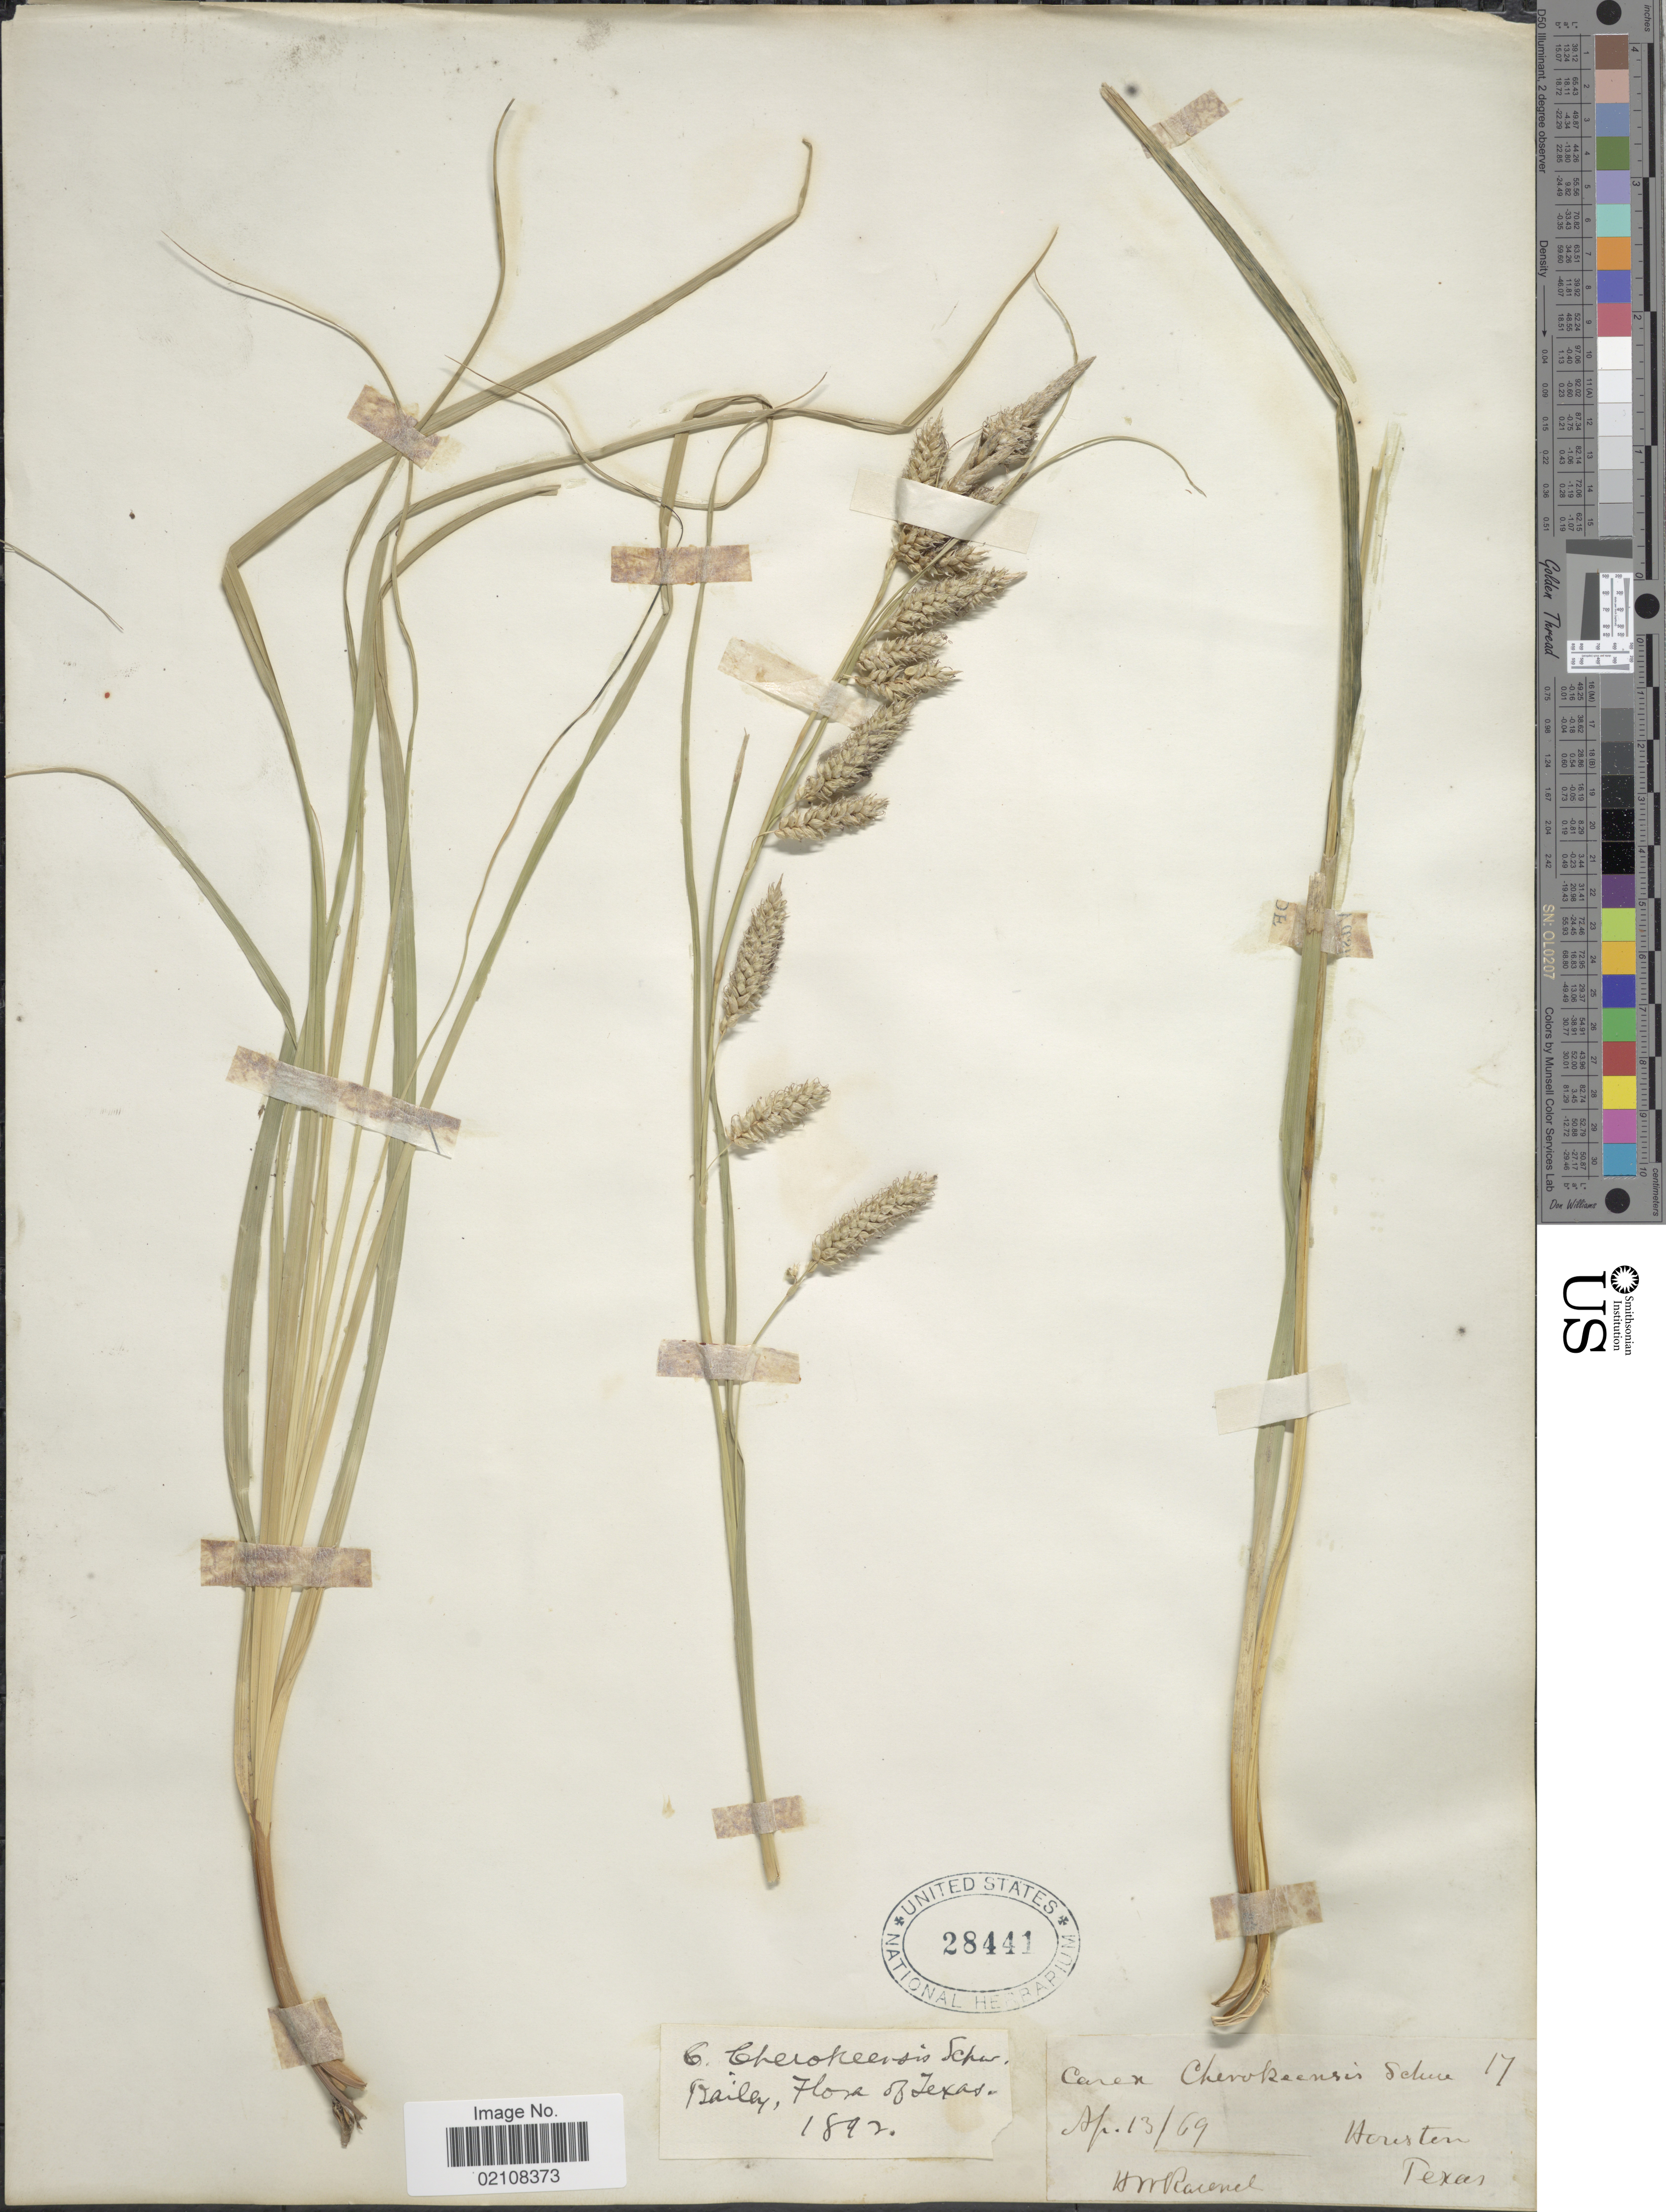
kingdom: Plantae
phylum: Tracheophyta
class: Liliopsida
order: Poales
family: Cyperaceae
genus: Carex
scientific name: Carex cherokeensis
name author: Schwein.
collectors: H. Ravenel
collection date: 1869-04-13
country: United States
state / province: Texas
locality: Houston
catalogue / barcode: US 28441